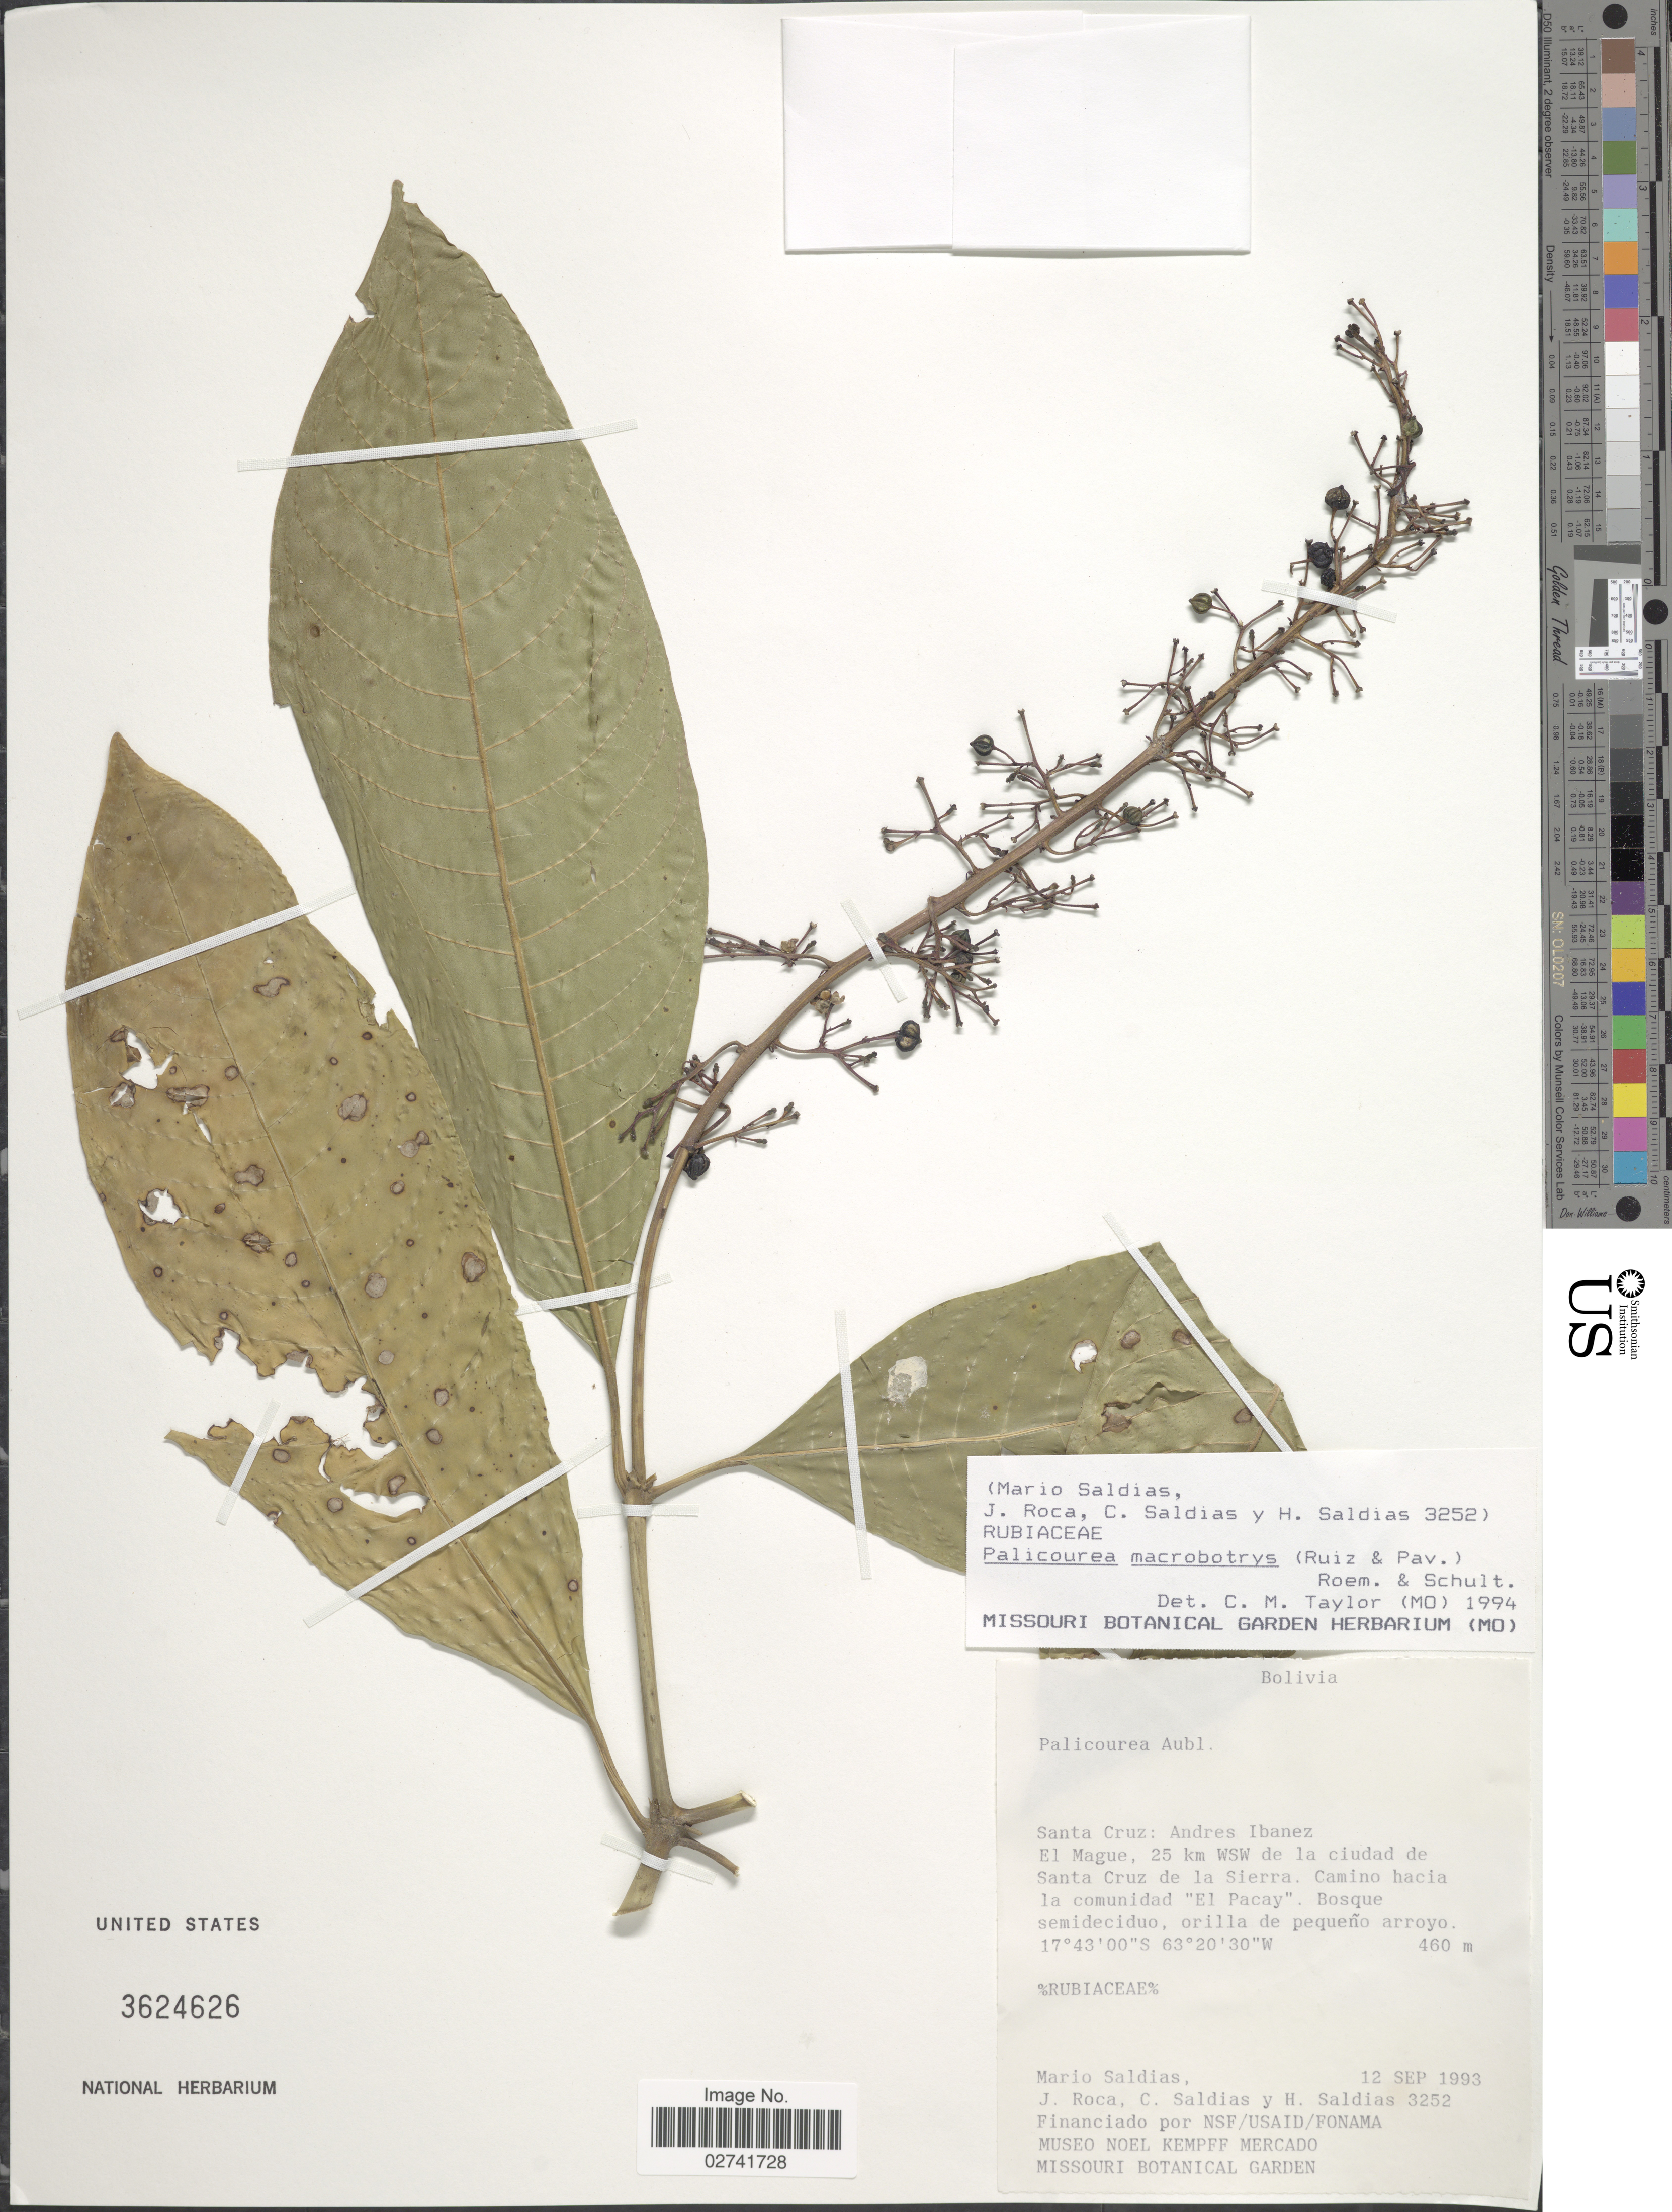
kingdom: Plantae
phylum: Tracheophyta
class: Magnoliopsida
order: Gentianales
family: Rubiaceae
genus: Palicourea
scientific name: Palicourea macrobotrys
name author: (Ruiz & Pav.) Schult.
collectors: M. Saldias, J. Roca, C. Saldias & H. Saldias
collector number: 3252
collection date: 1993-09-12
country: Bolivia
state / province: Santa Cruz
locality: Andres Ibanez. El Mague, 25 km WSW de la ciudad de Santa Cruz de la Sierra. Camino hacia la comunidad "El Pacay".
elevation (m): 460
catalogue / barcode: US 3624626